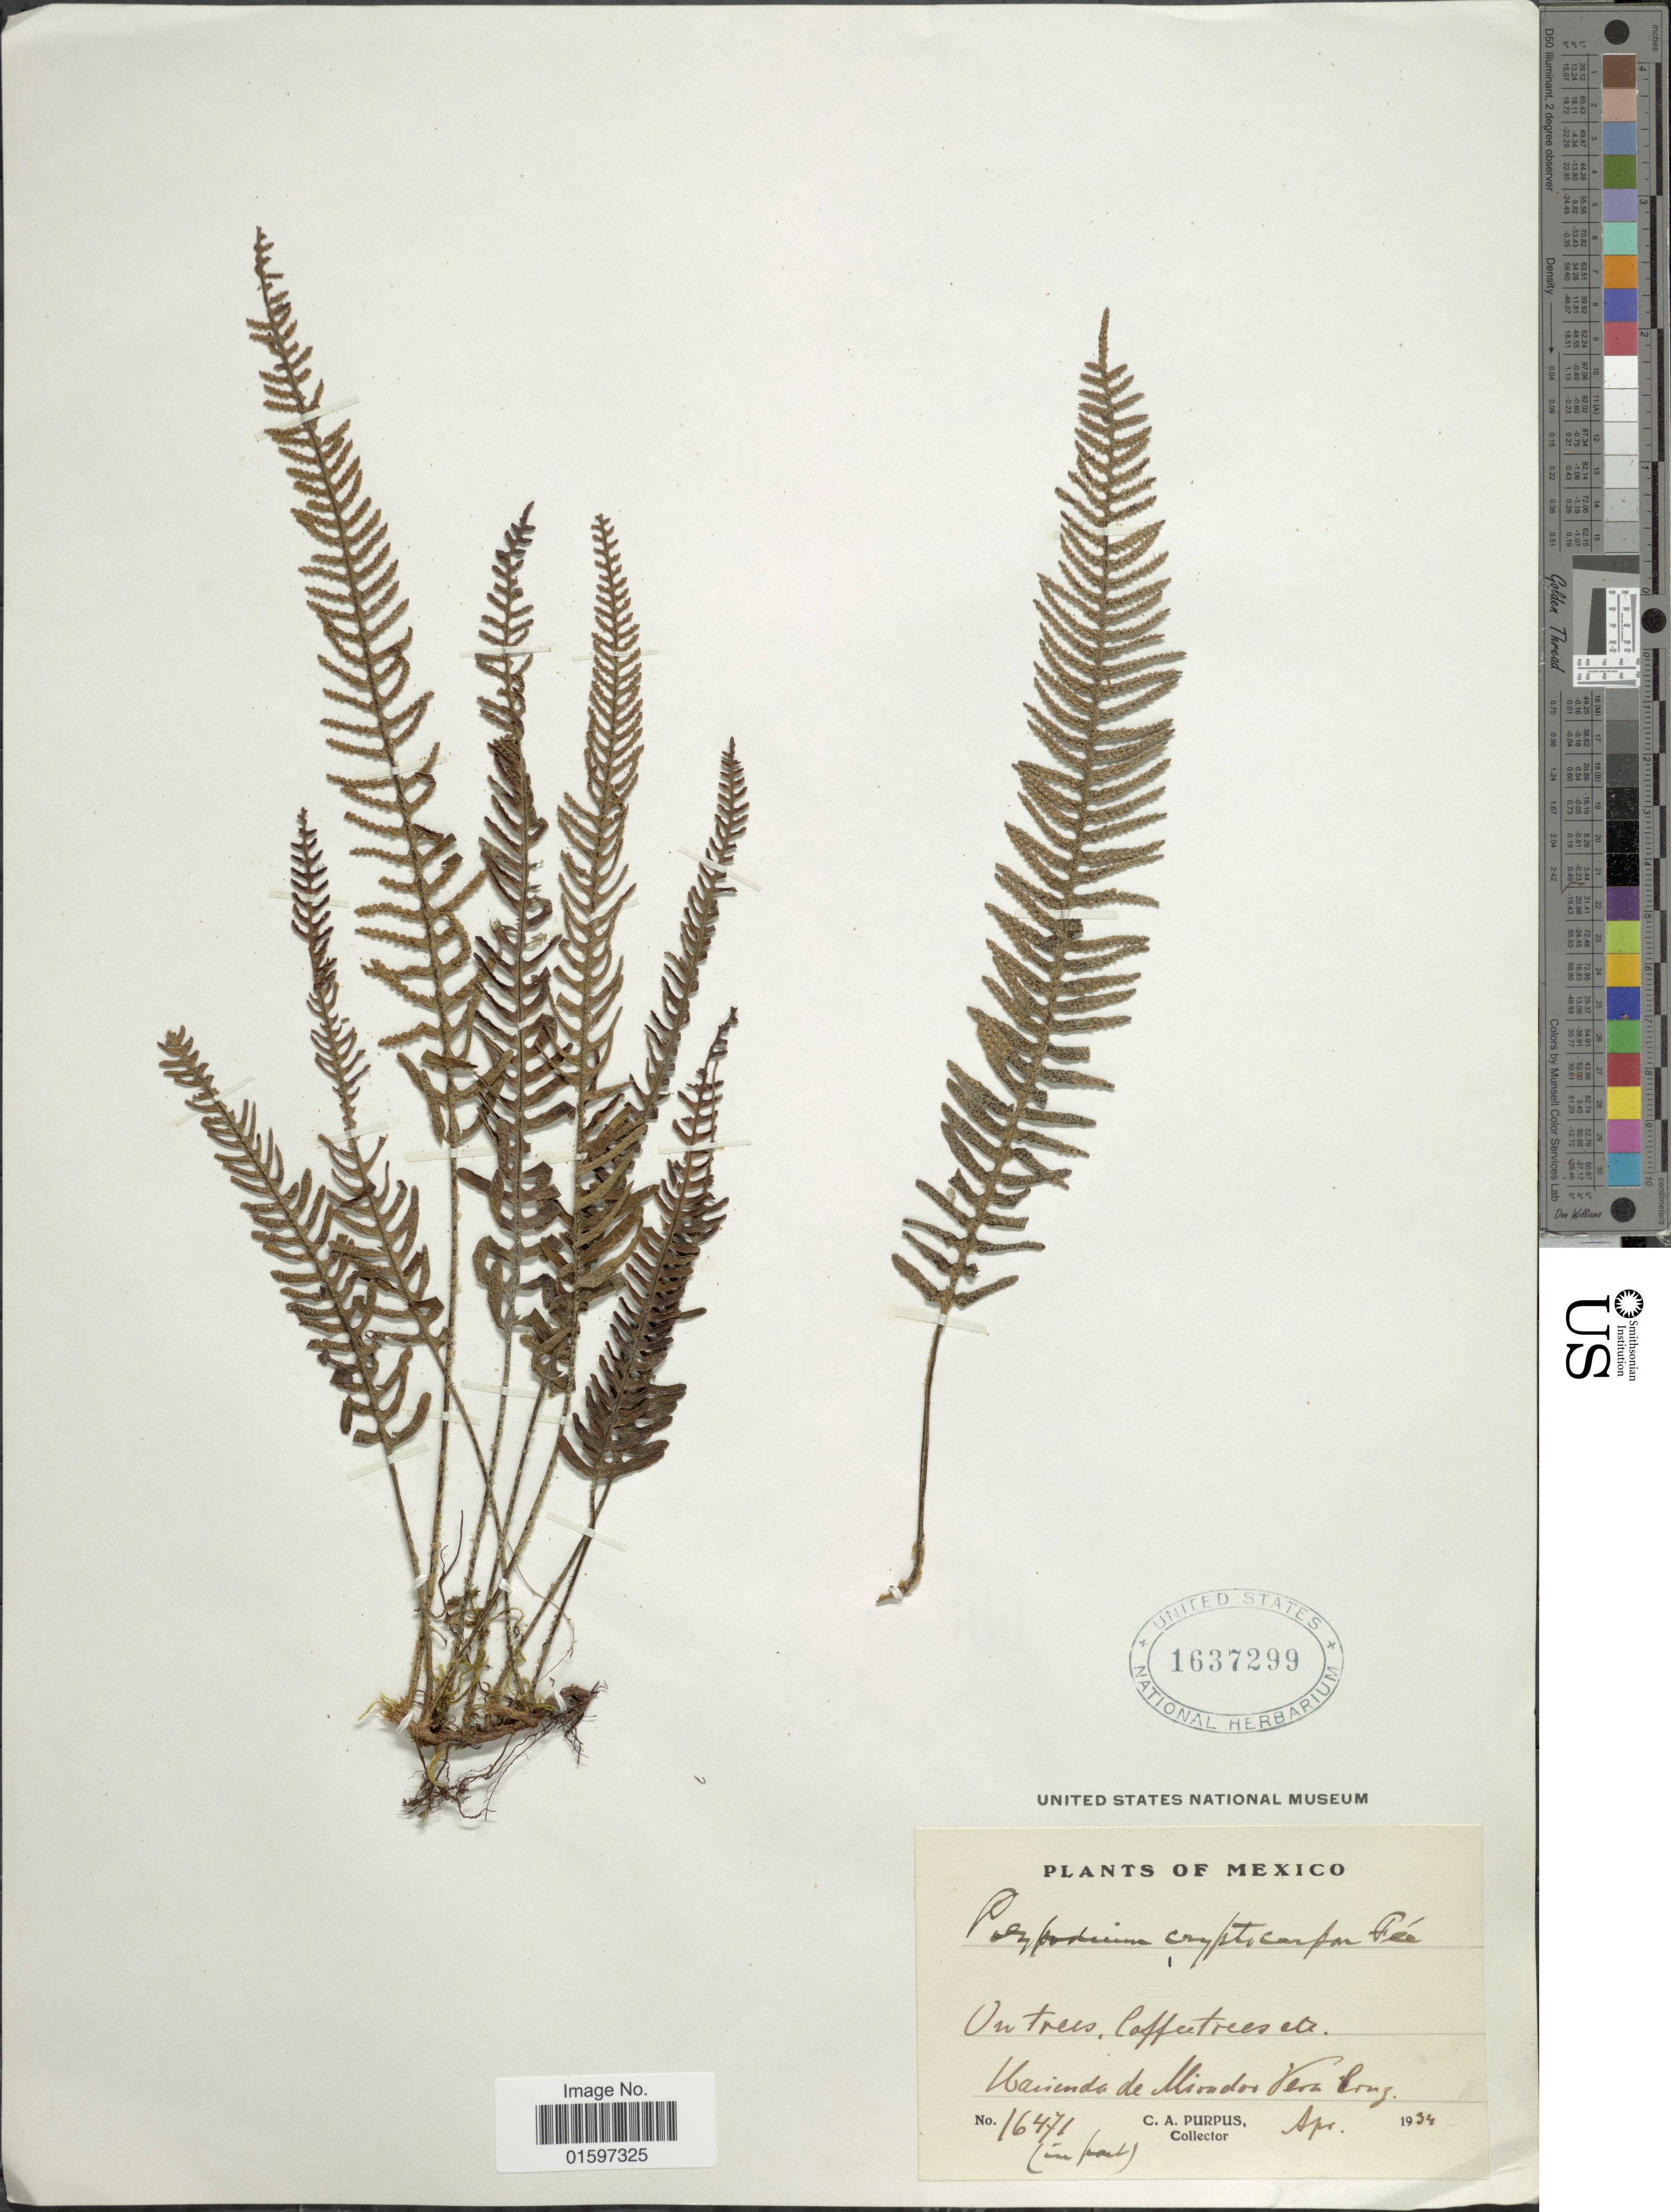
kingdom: Plantae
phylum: Tracheophyta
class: Polypodiopsida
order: Polypodiales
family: Polypodiaceae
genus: Pleopeltis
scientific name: Pleopeltis cryptocarpa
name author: (Fée) A.R. Sm. & Tejero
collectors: C. A. Purpus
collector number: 16471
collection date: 1934-04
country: Mexico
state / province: Veracruz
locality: Mexico, hacienda de Mirador Vera Cruz.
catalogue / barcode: US 1637299